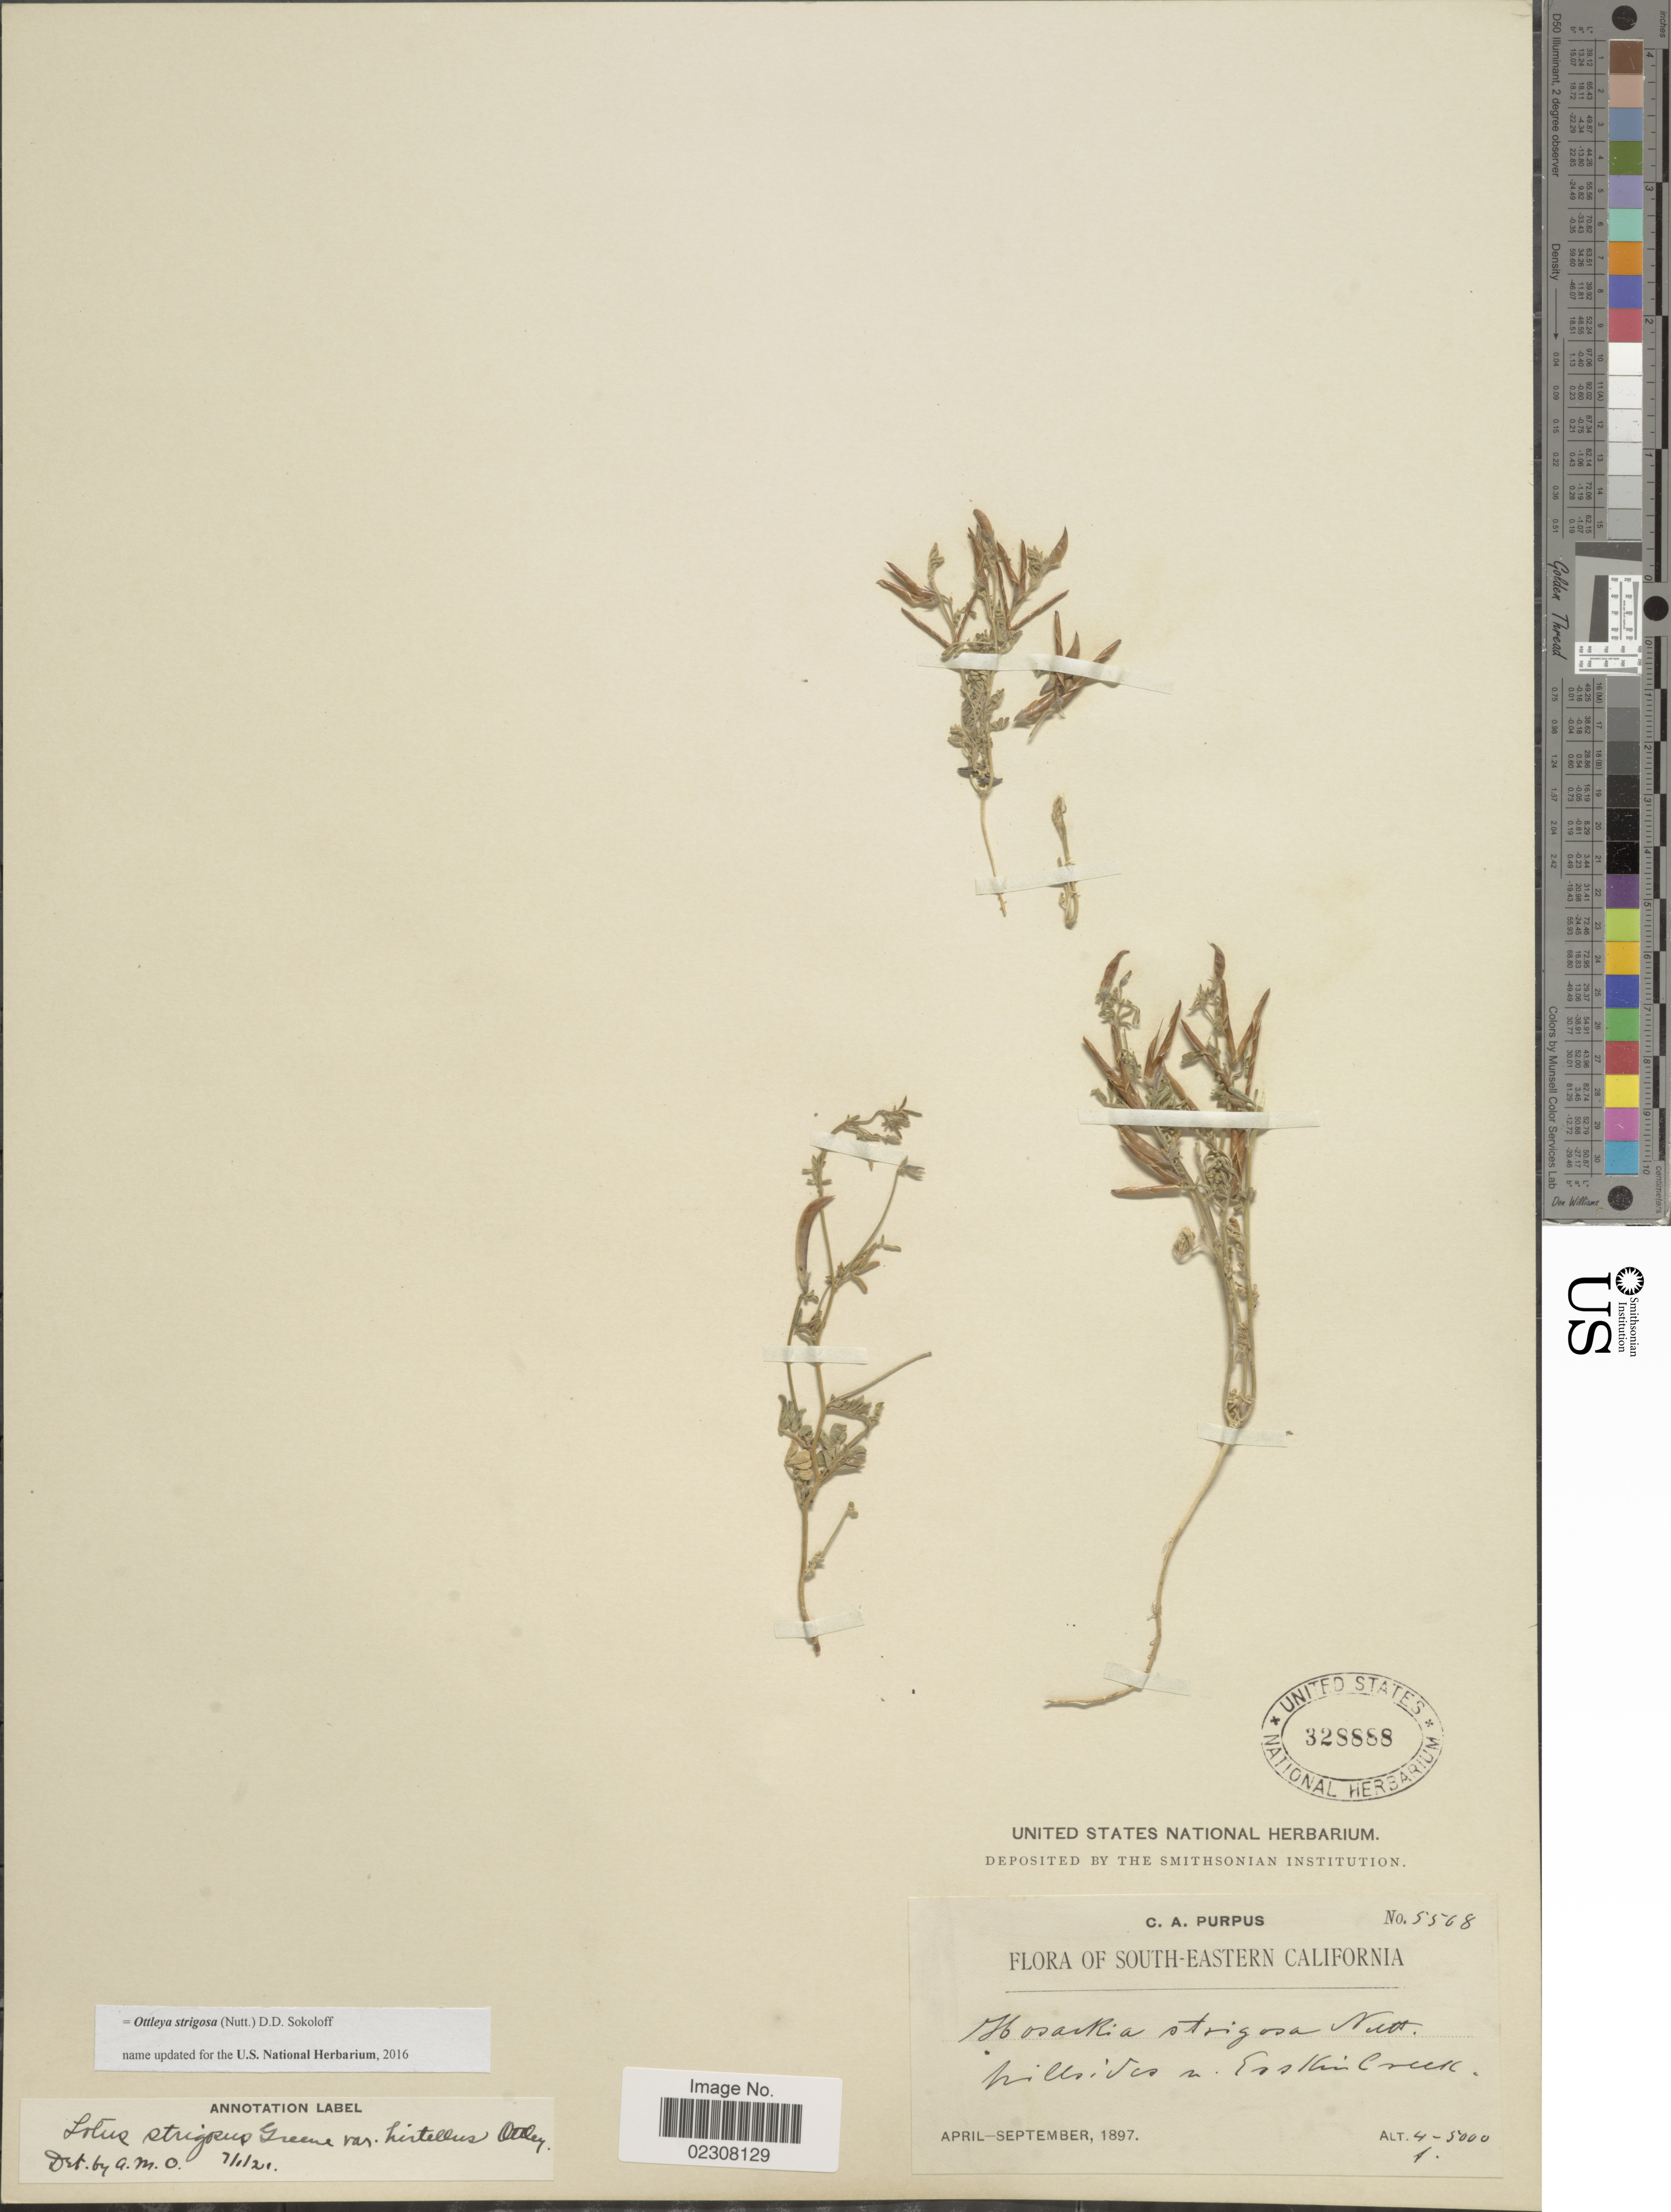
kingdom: Plantae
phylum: Tracheophyta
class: Magnoliopsida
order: Fabales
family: Fabaceae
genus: Ottleya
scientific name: Ottleya strigosa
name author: (Nutt.) D.D. Sokoloff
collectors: C. A. Purpus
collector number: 5568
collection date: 1897-04/1897-09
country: United States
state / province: California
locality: Southern California, hillsides n. Erskine Cr. (Creek)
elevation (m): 1219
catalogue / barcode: US 328888